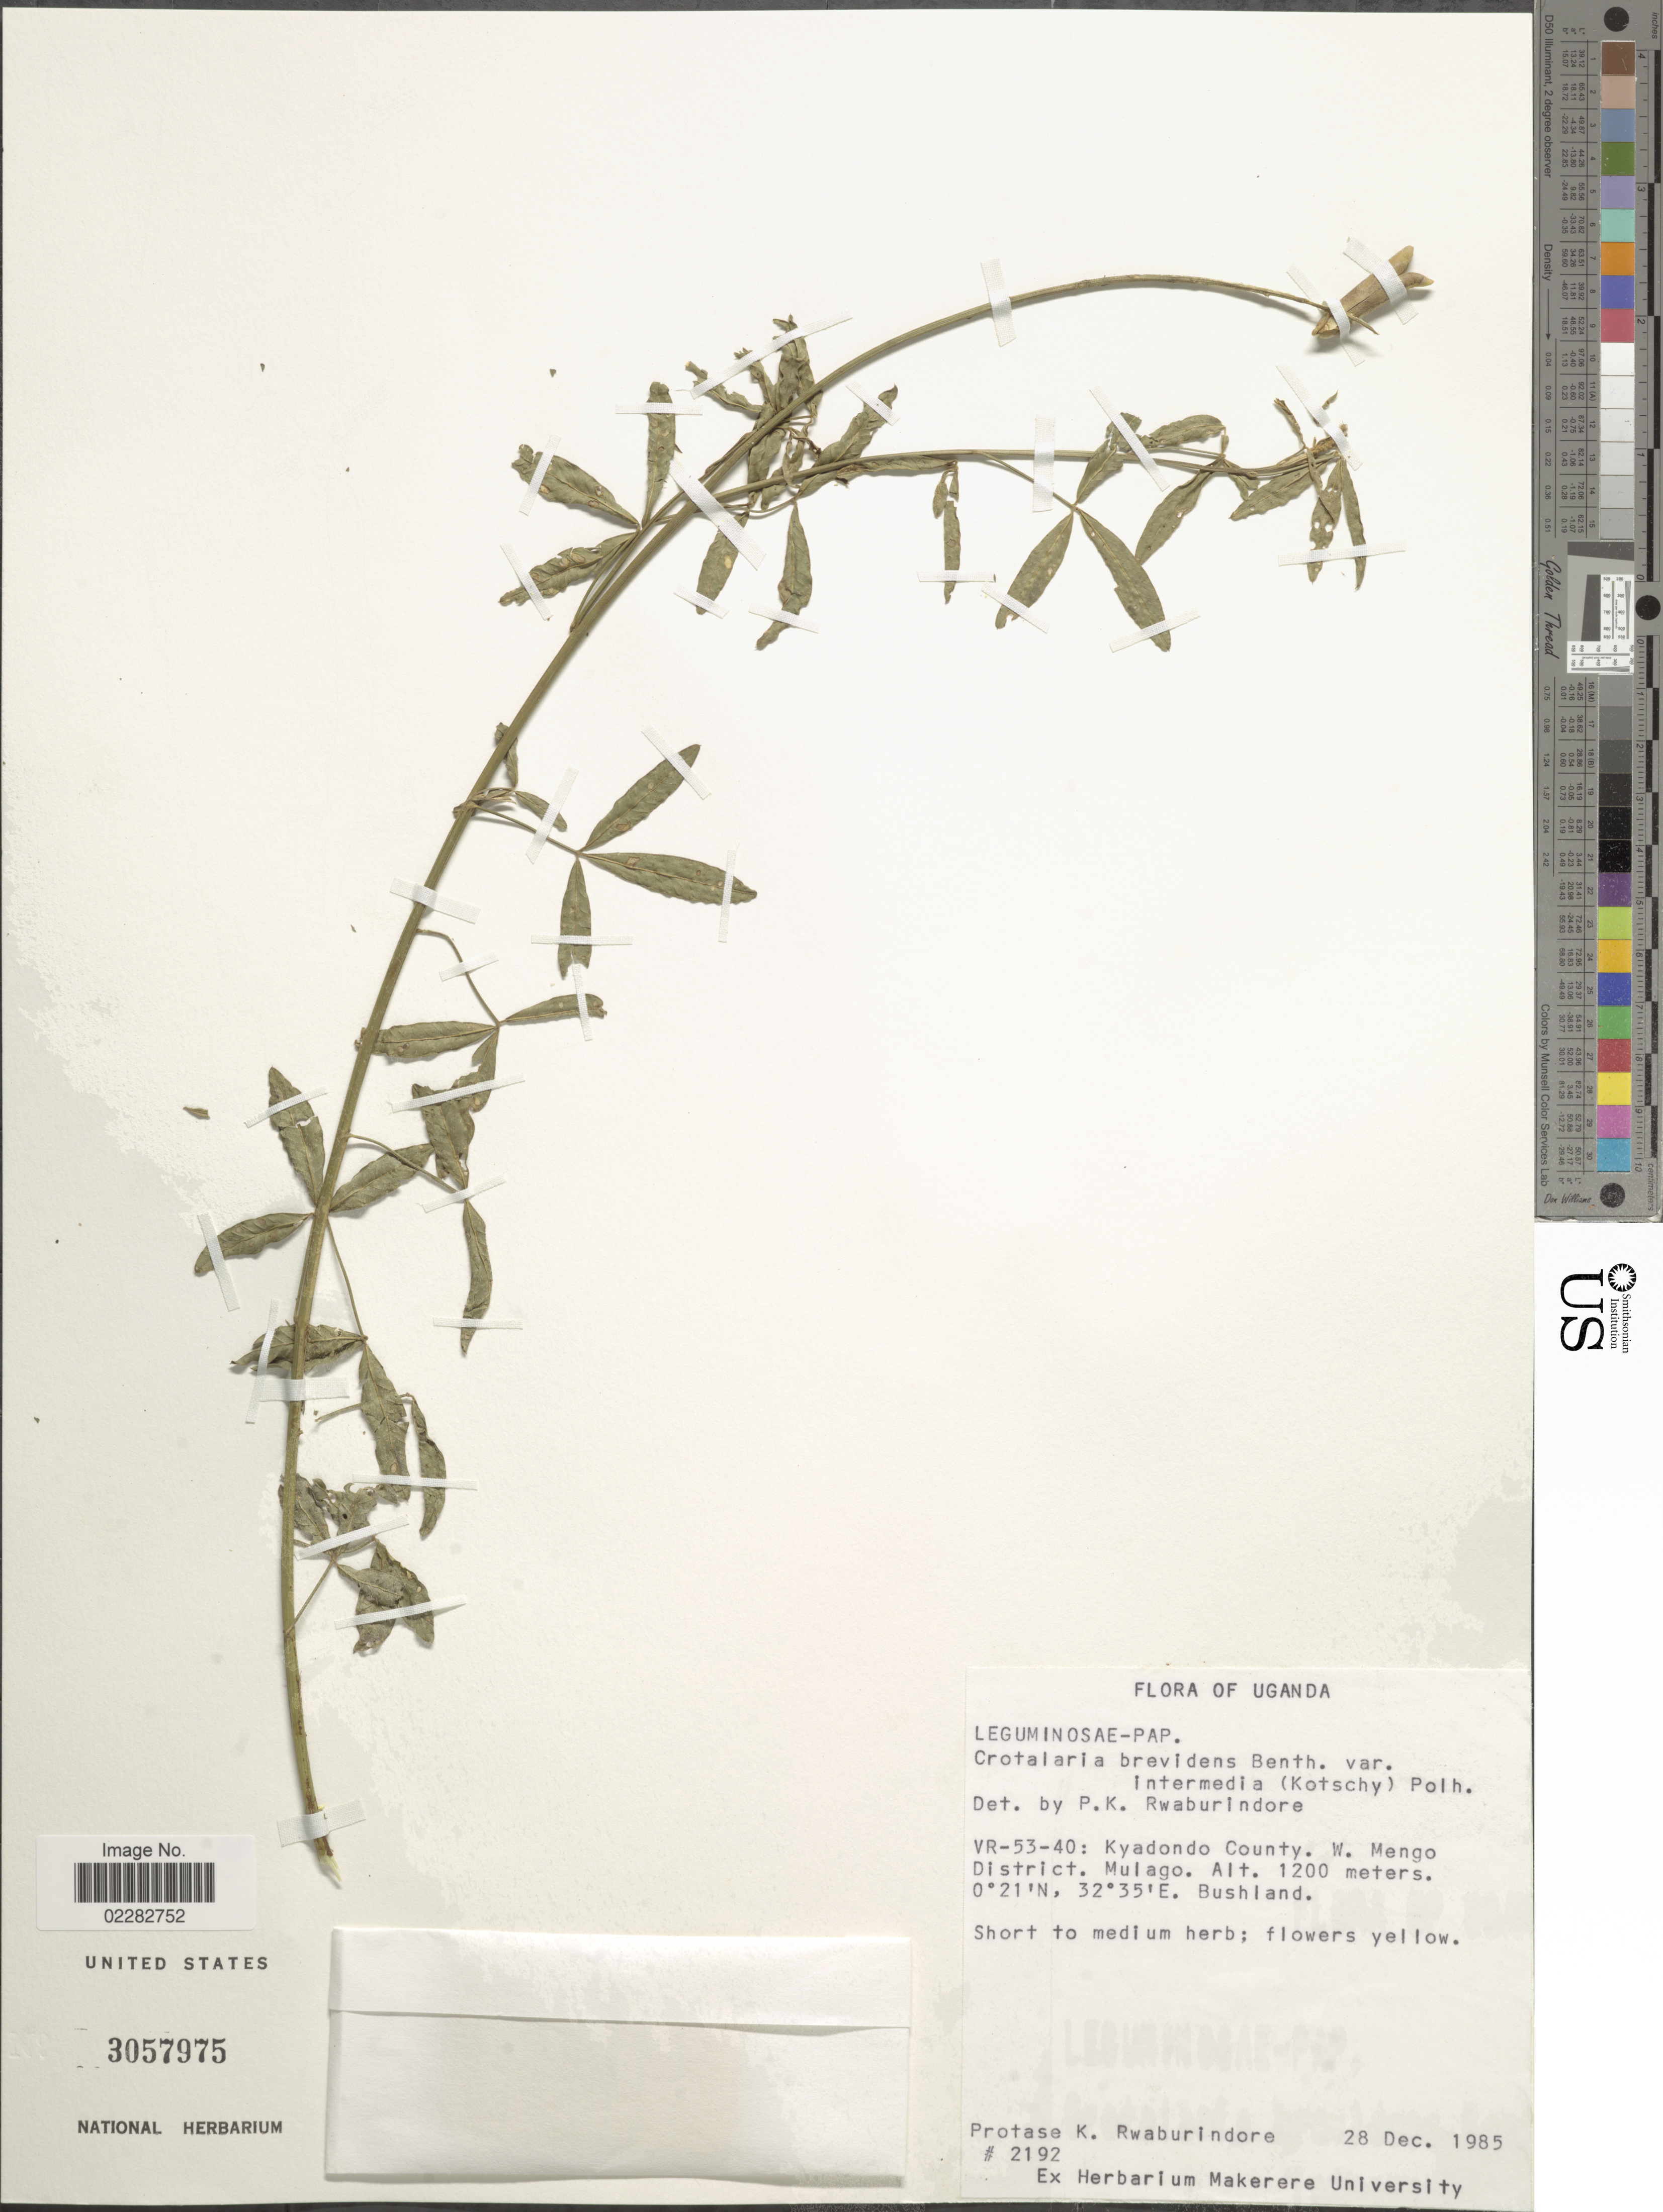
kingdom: Plantae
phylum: Tracheophyta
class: Magnoliopsida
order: Fabales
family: Fabaceae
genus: Crotalaria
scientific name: Crotalaria brevidens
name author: Benth.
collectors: P. Rwaburindore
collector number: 2192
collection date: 1985-12-28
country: Uganda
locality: VR-53-40: Kyadondo County, W. Mengo District, Mulago.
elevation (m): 1200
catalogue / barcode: US 3057975